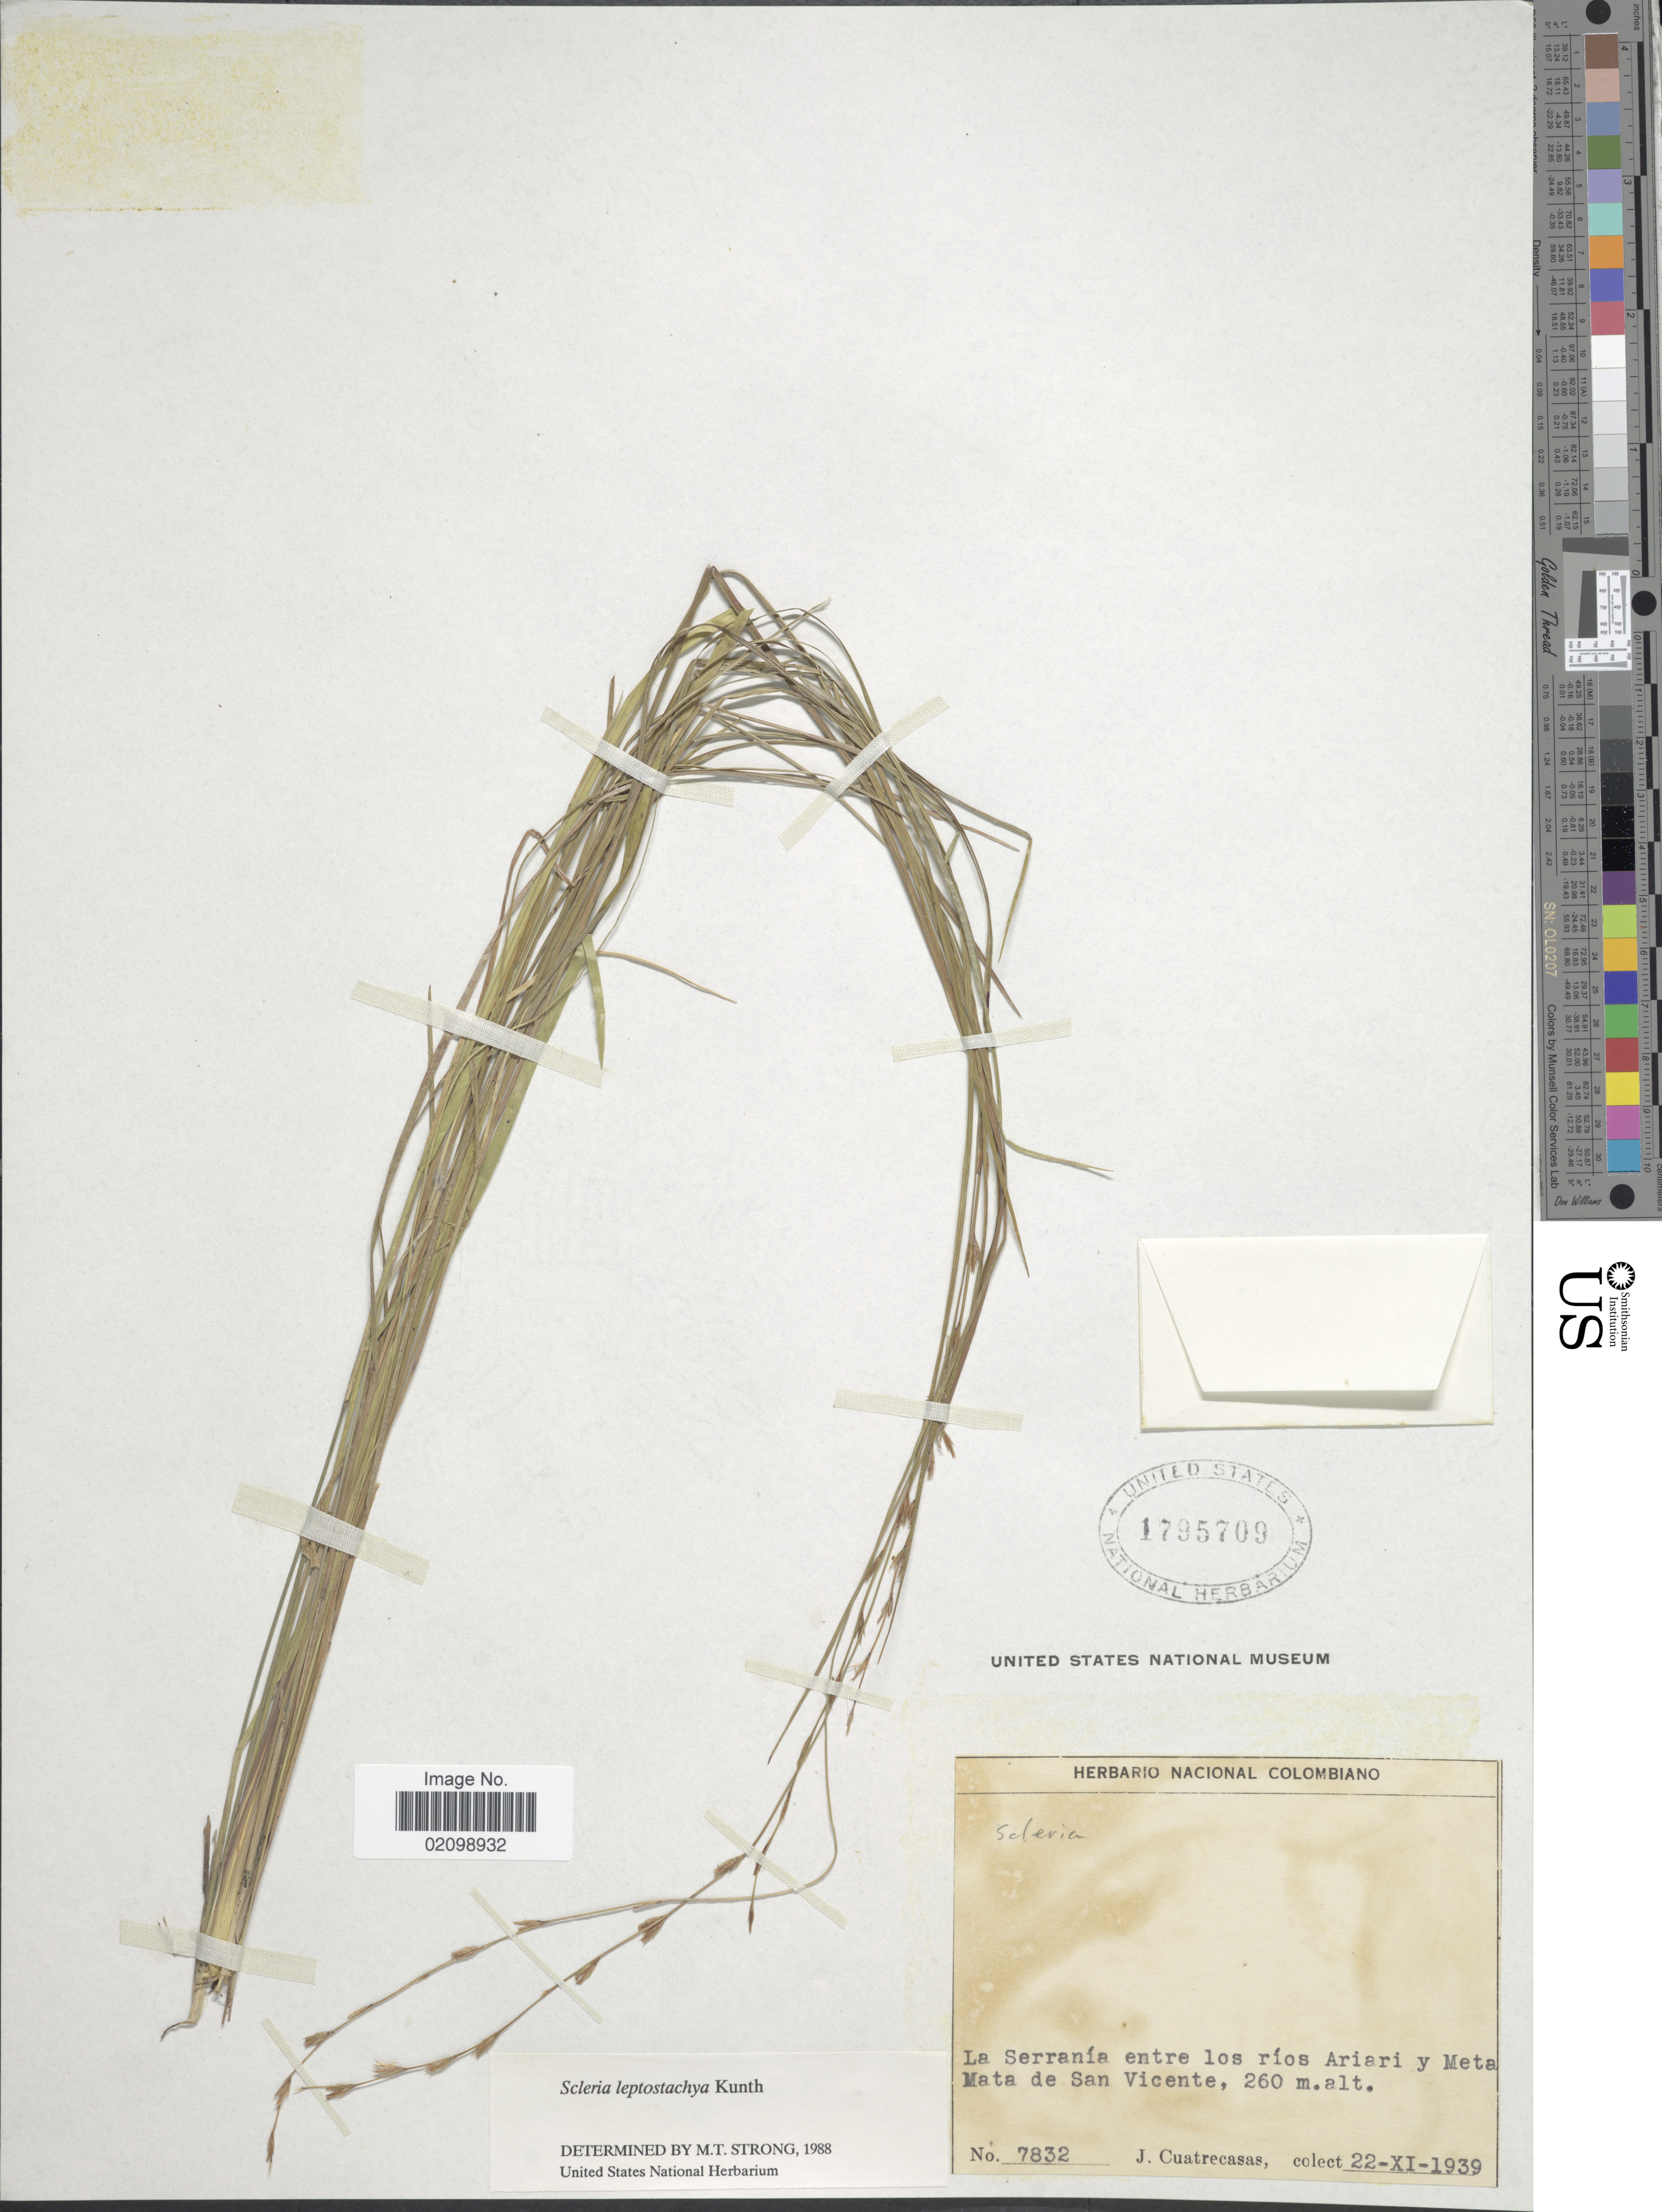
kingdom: Plantae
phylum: Tracheophyta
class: Liliopsida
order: Poales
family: Cyperaceae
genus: Scleria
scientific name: Scleria leptostachya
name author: Kunth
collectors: J. Cuatrecasas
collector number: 7832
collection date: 1939-11-22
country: Colombia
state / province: Meta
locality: La Serrania entre los rio Ariari y Meta, Mata de San Vicente.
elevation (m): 260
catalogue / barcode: US 1795709